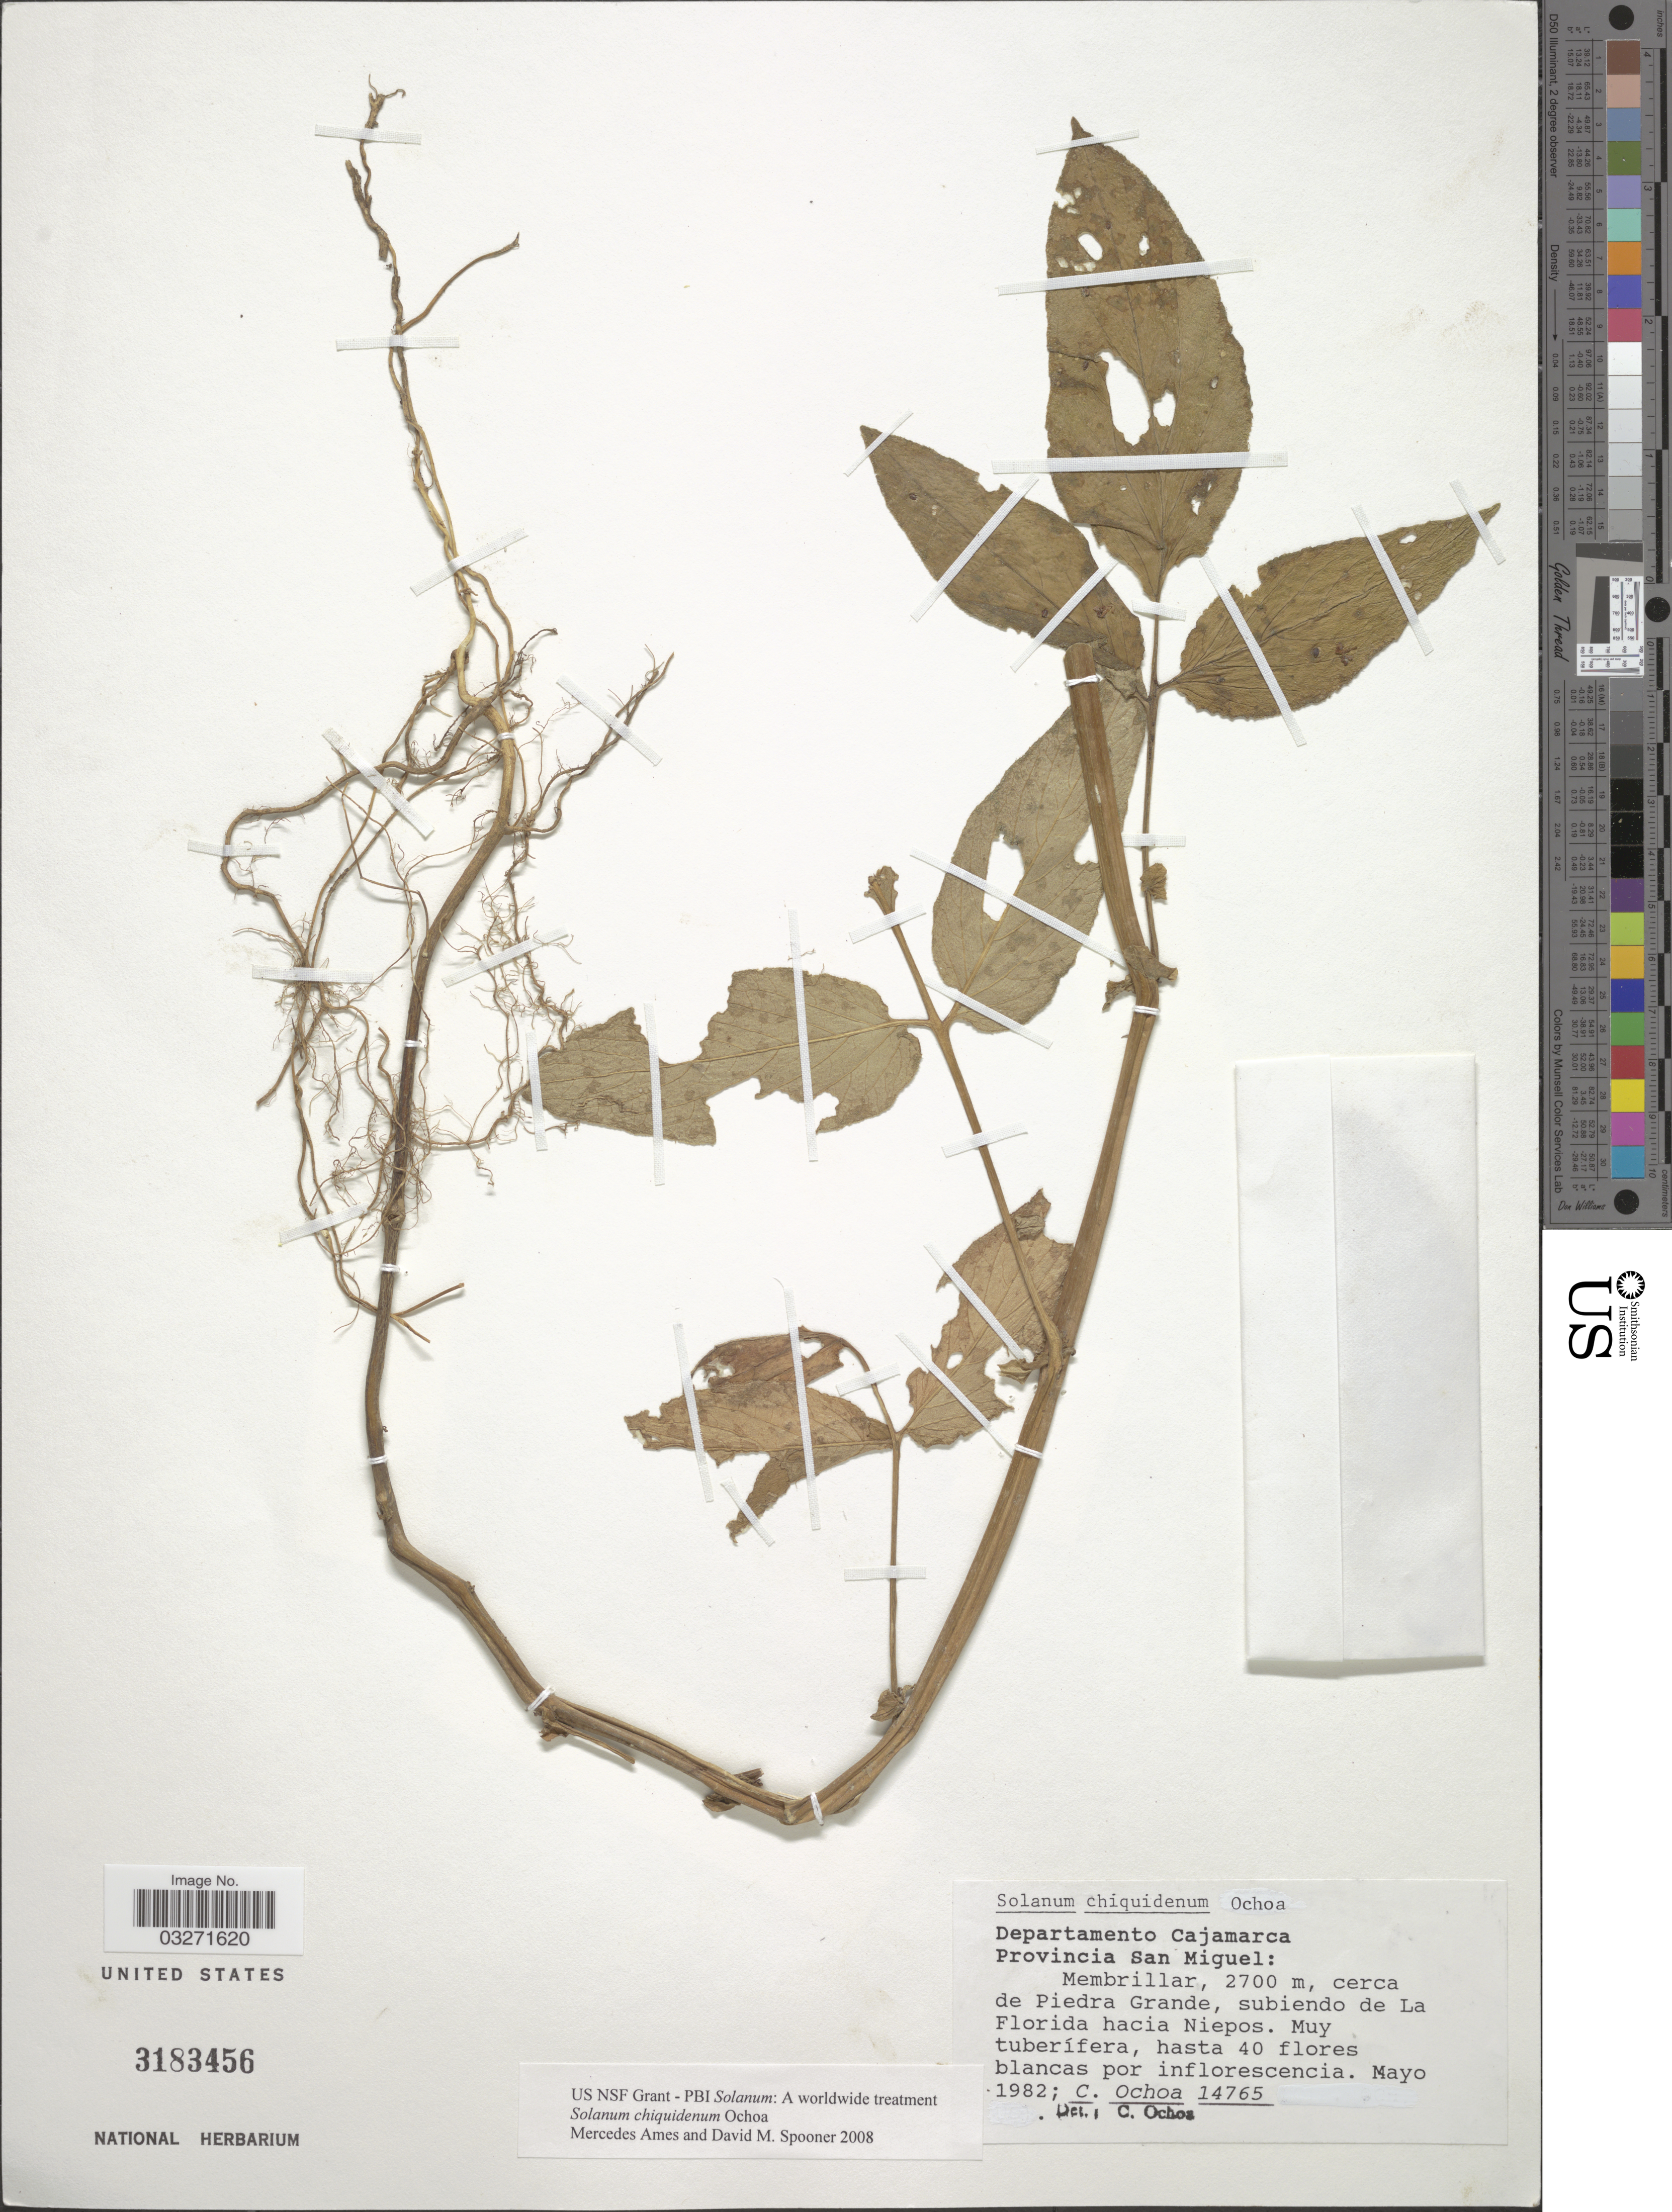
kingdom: Plantae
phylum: Tracheophyta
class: Magnoliopsida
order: Solanales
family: Solanaceae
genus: Solanum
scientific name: Solanum chiquidenum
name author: Ochoa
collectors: C. Ochoa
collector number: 14765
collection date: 1982-05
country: Peru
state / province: Cajamarca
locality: Departamento Cajamarca. Provincia San Miguel: Membrillar, cerca de Piedra Grande, subiendo de La Florida hacia Niepos.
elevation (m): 2700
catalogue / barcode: US 3183456